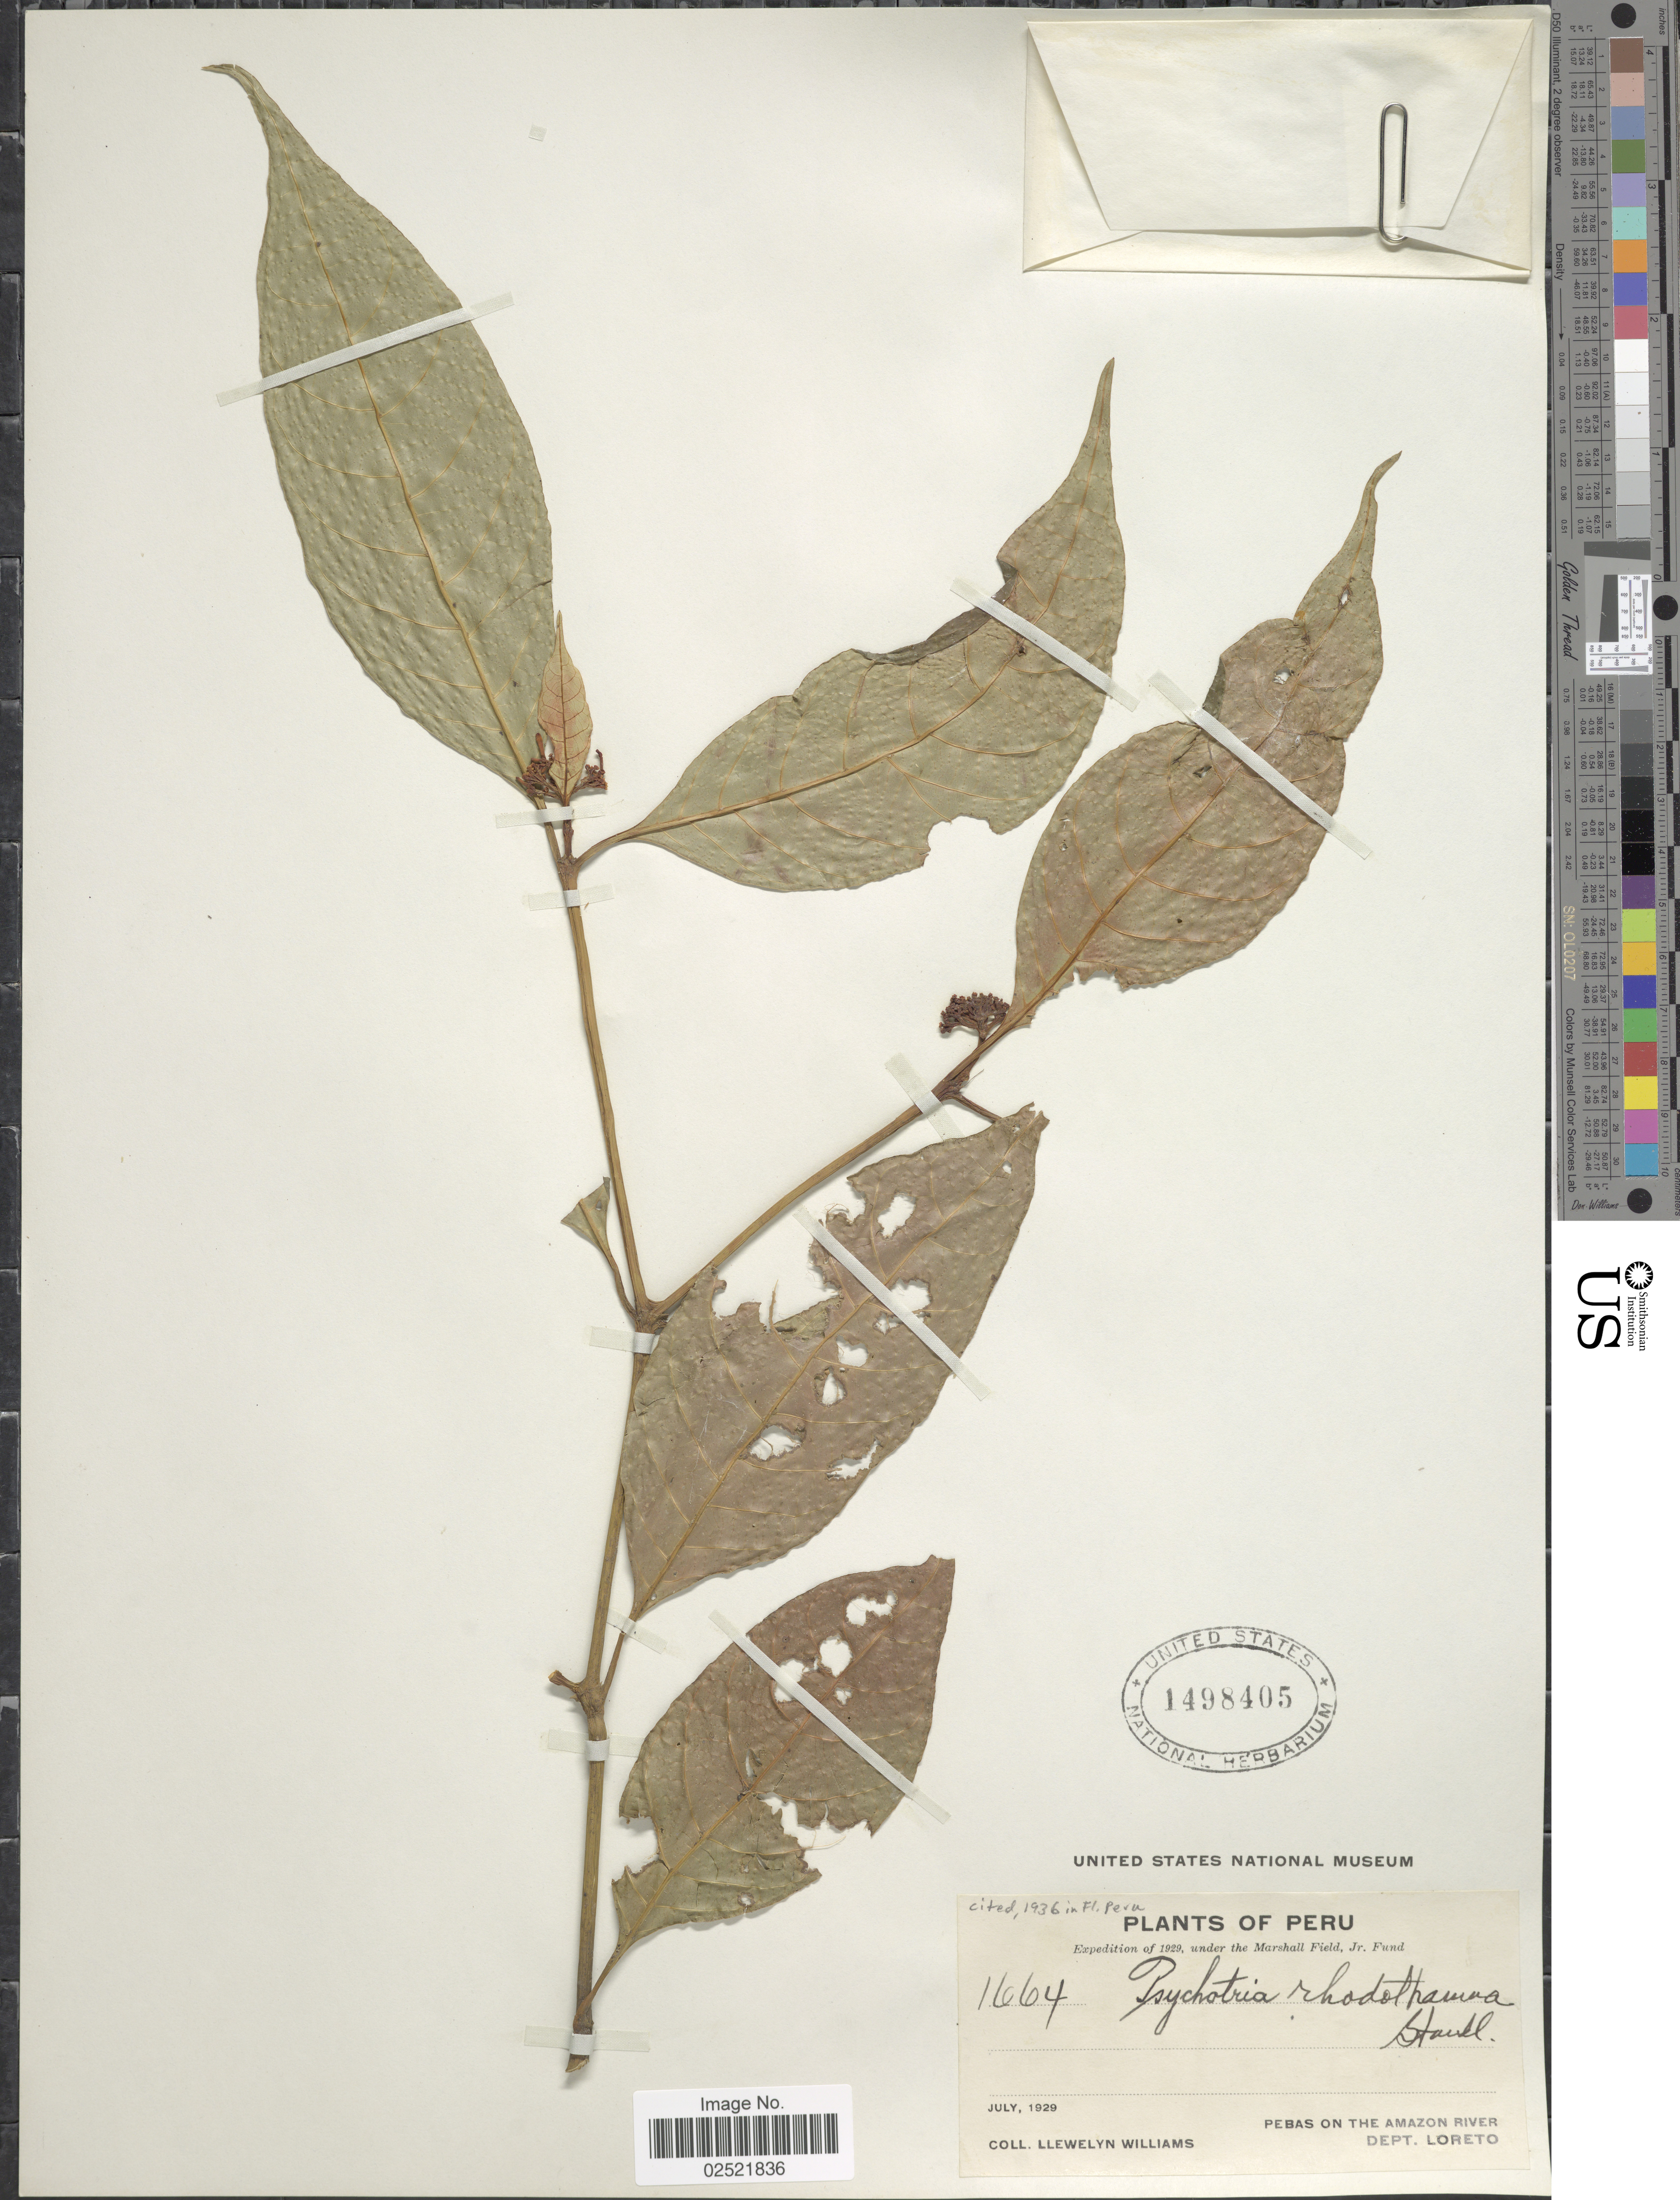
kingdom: Plantae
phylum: Tracheophyta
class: Magnoliopsida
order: Gentianales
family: Rubiaceae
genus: Psychotria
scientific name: Psychotria rhodothamna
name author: Standl.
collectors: Ll. Williams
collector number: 1664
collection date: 1929-07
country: Peru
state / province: Loreto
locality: Pebas on the Amazon River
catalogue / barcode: US 1498405